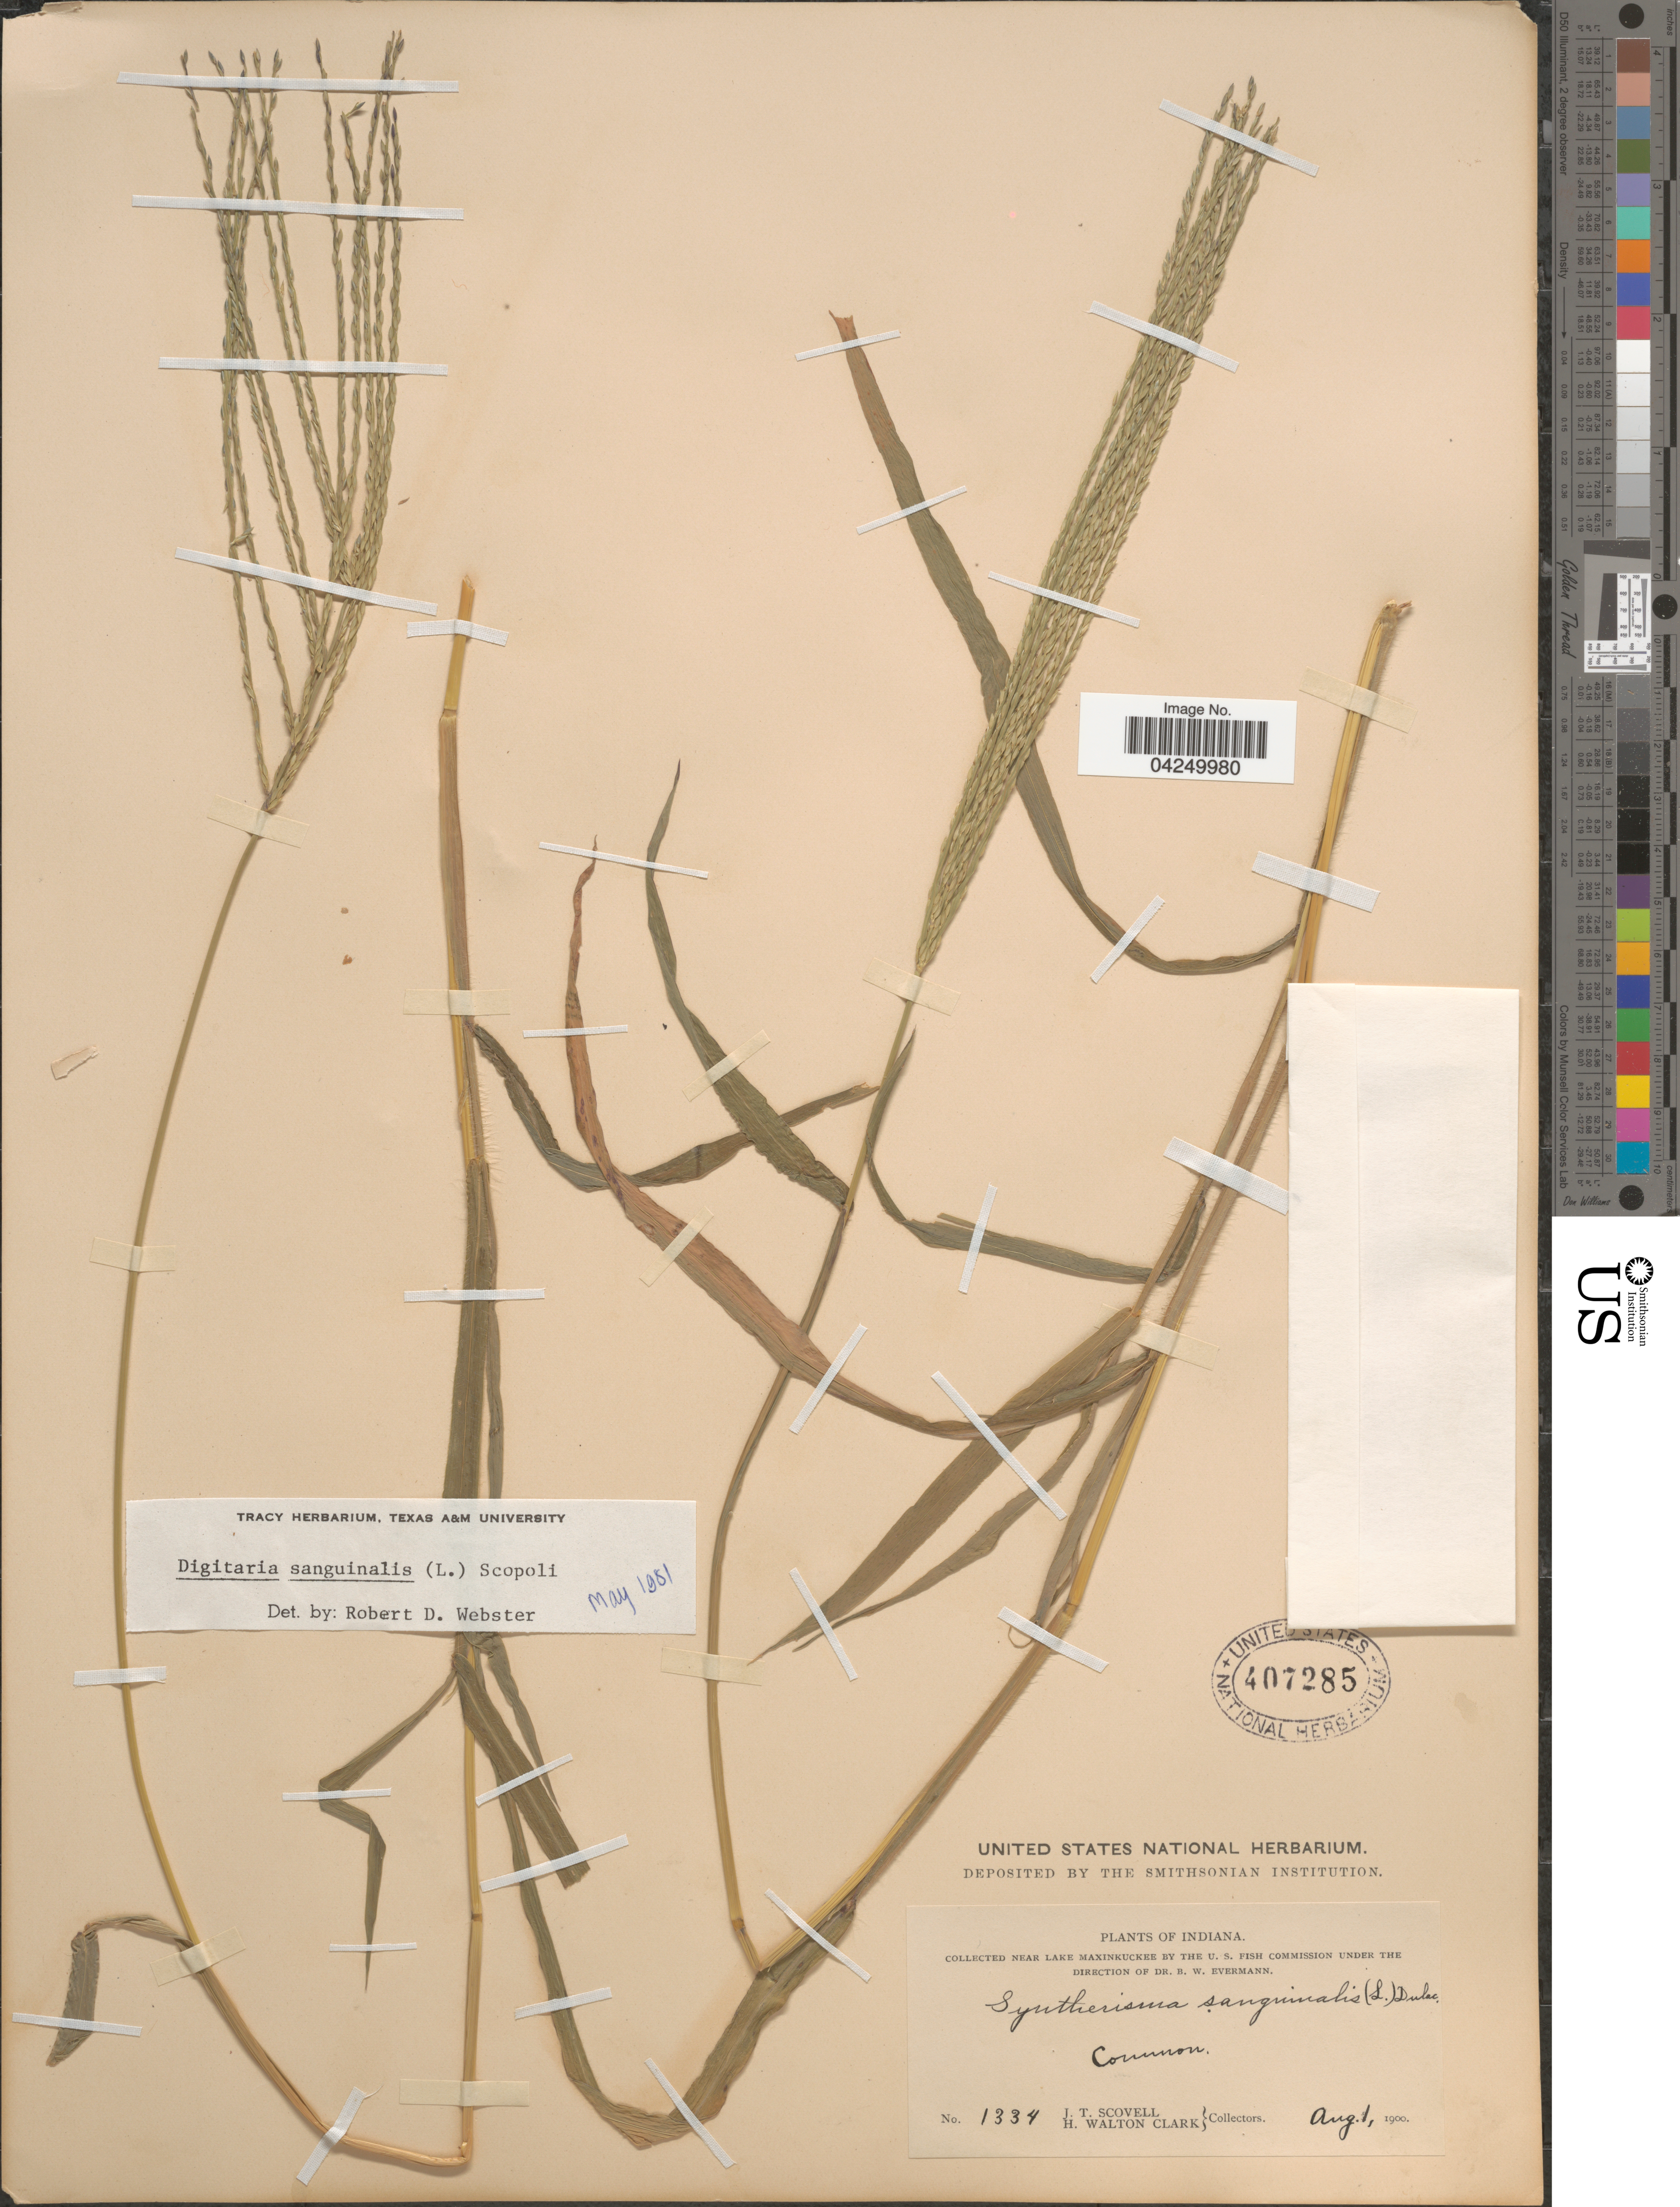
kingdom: Plantae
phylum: Tracheophyta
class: Liliopsida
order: Poales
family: Poaceae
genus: Digitaria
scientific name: Digitaria sanguinalis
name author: (L.) Scop.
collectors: J. T. Scovell & H. W. Clark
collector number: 1334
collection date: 1900-08-01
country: United States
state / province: Indiana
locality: Near lake Maxinkuckee.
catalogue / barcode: US 407285